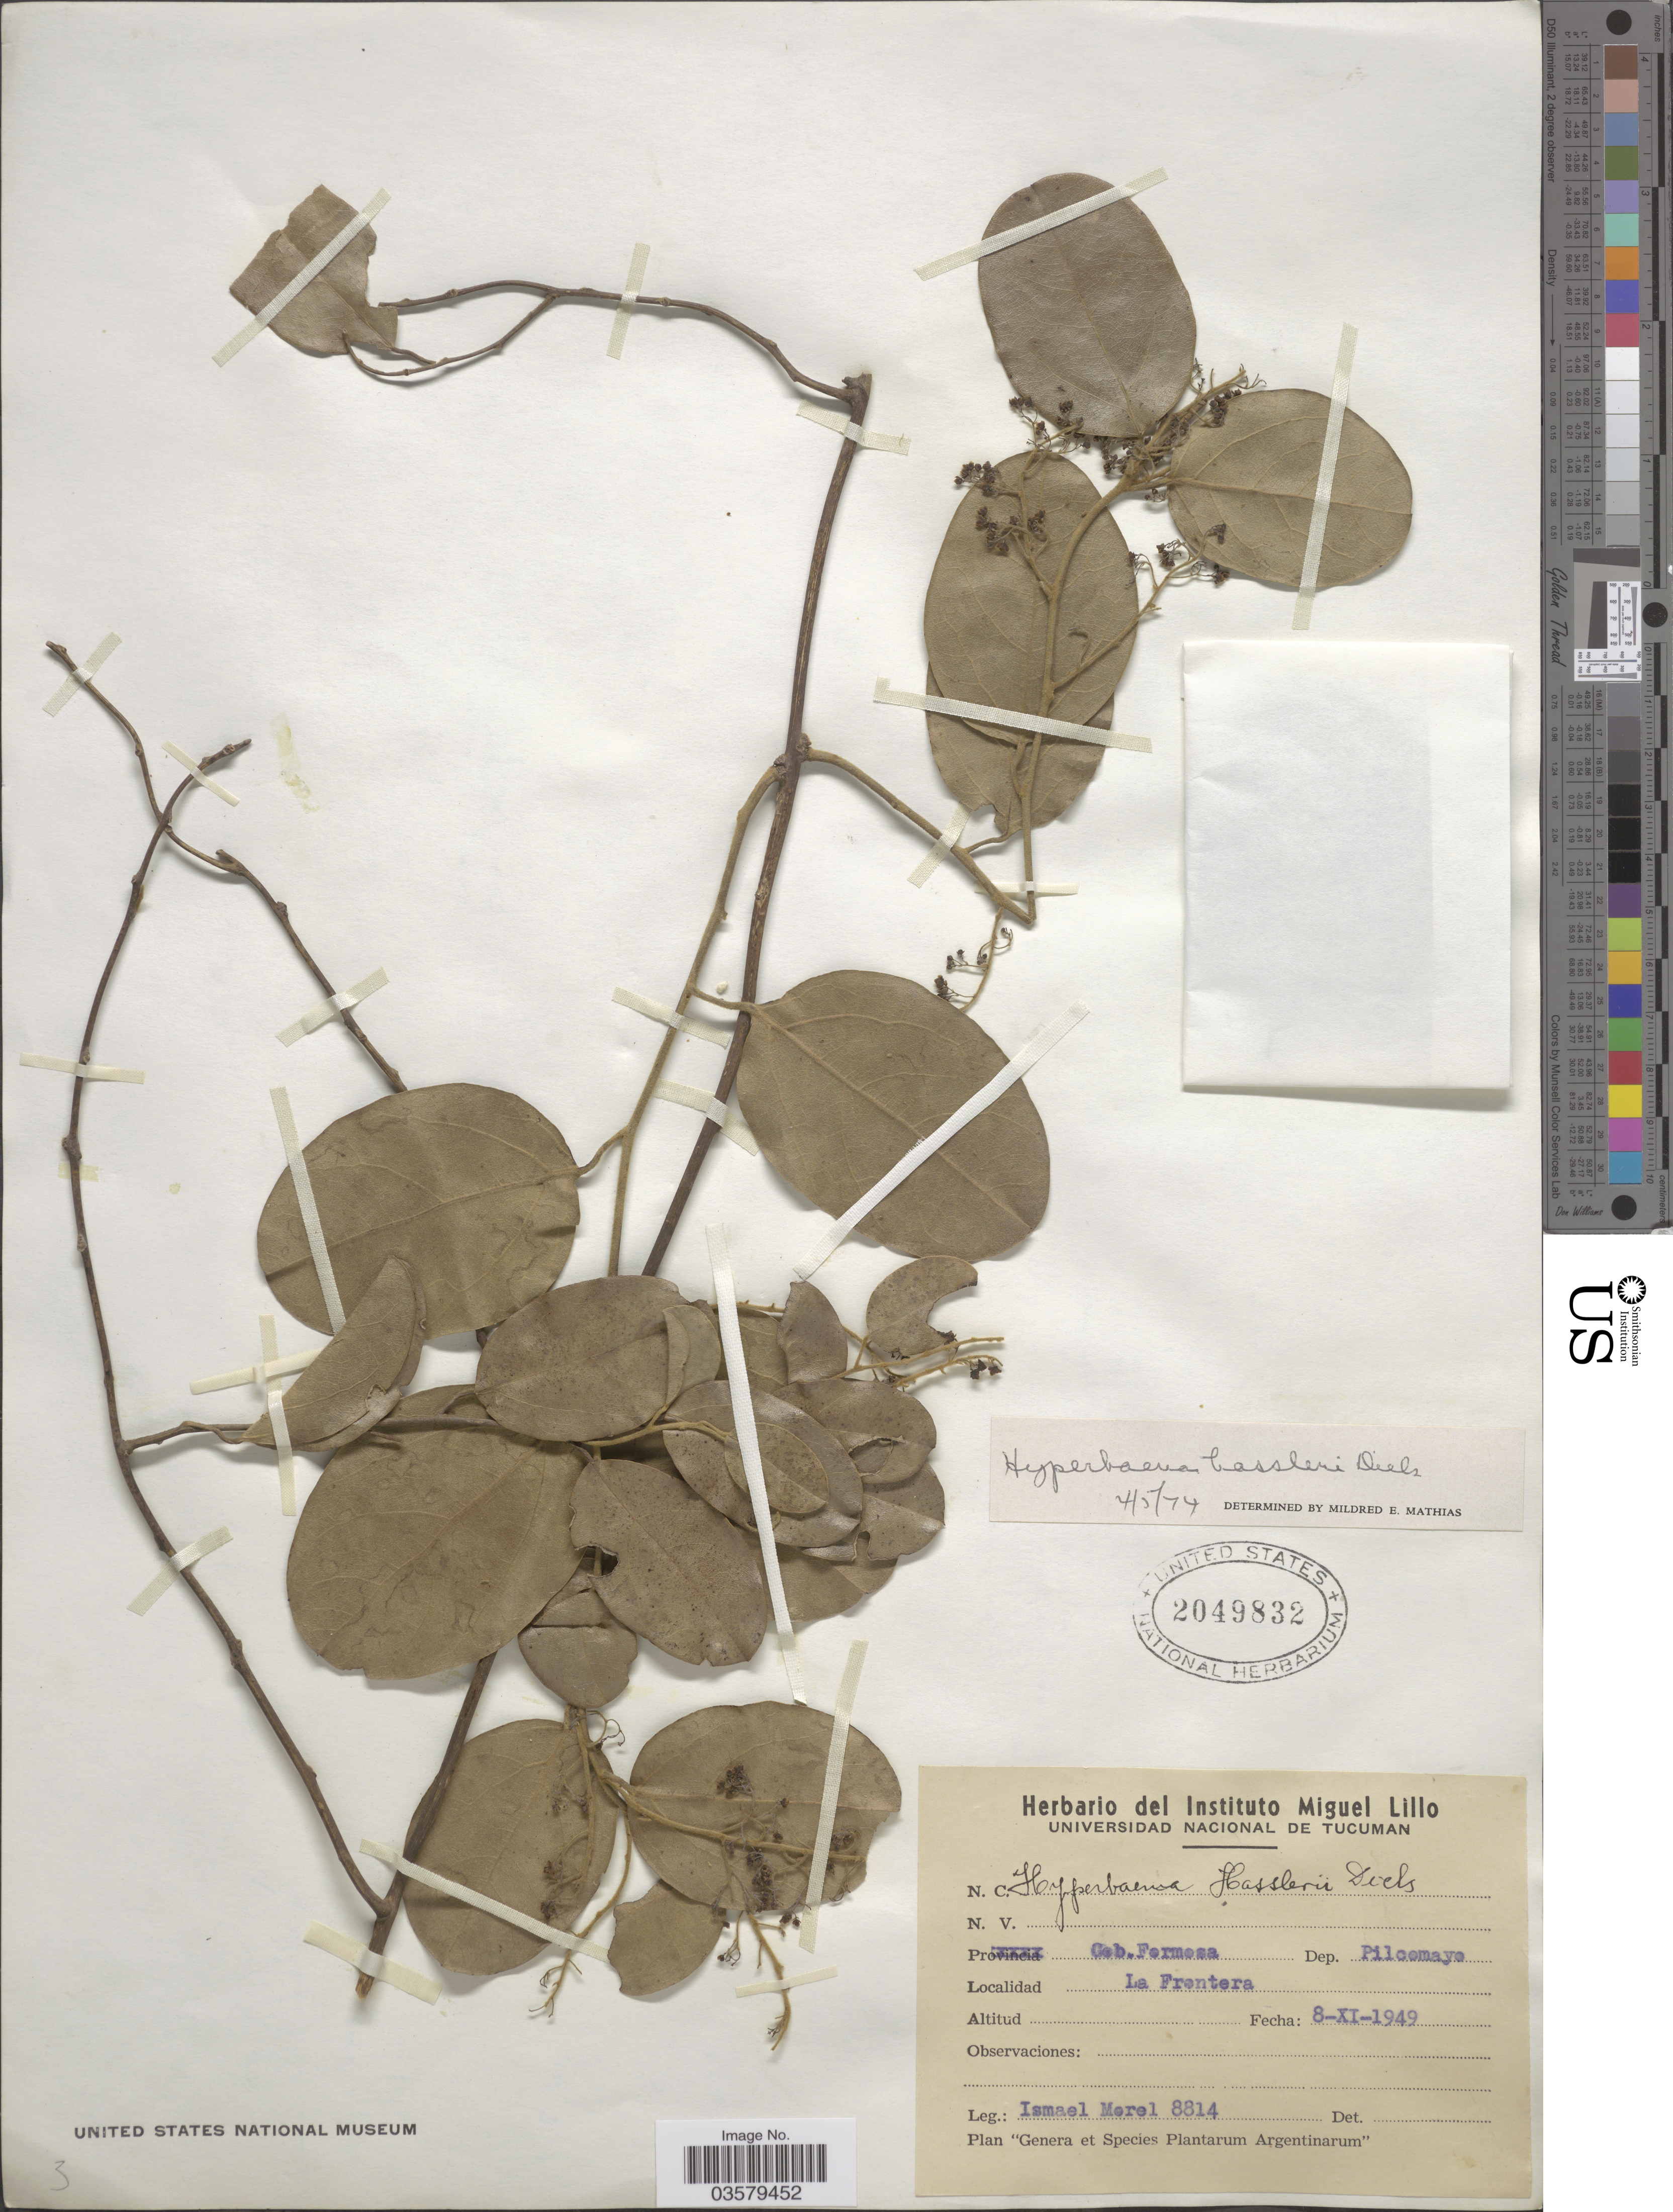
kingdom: Plantae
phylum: Tracheophyta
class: Magnoliopsida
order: Ranunculales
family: Menispermaceae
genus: Hyperbaena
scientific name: Hyperbaena hassleri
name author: Diels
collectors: I. Morel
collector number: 8814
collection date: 1949-11-08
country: Argentina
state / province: Formosa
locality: Gob. Formosa. Dep. Pilcomayo. La Frontera.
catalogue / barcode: US 2049832